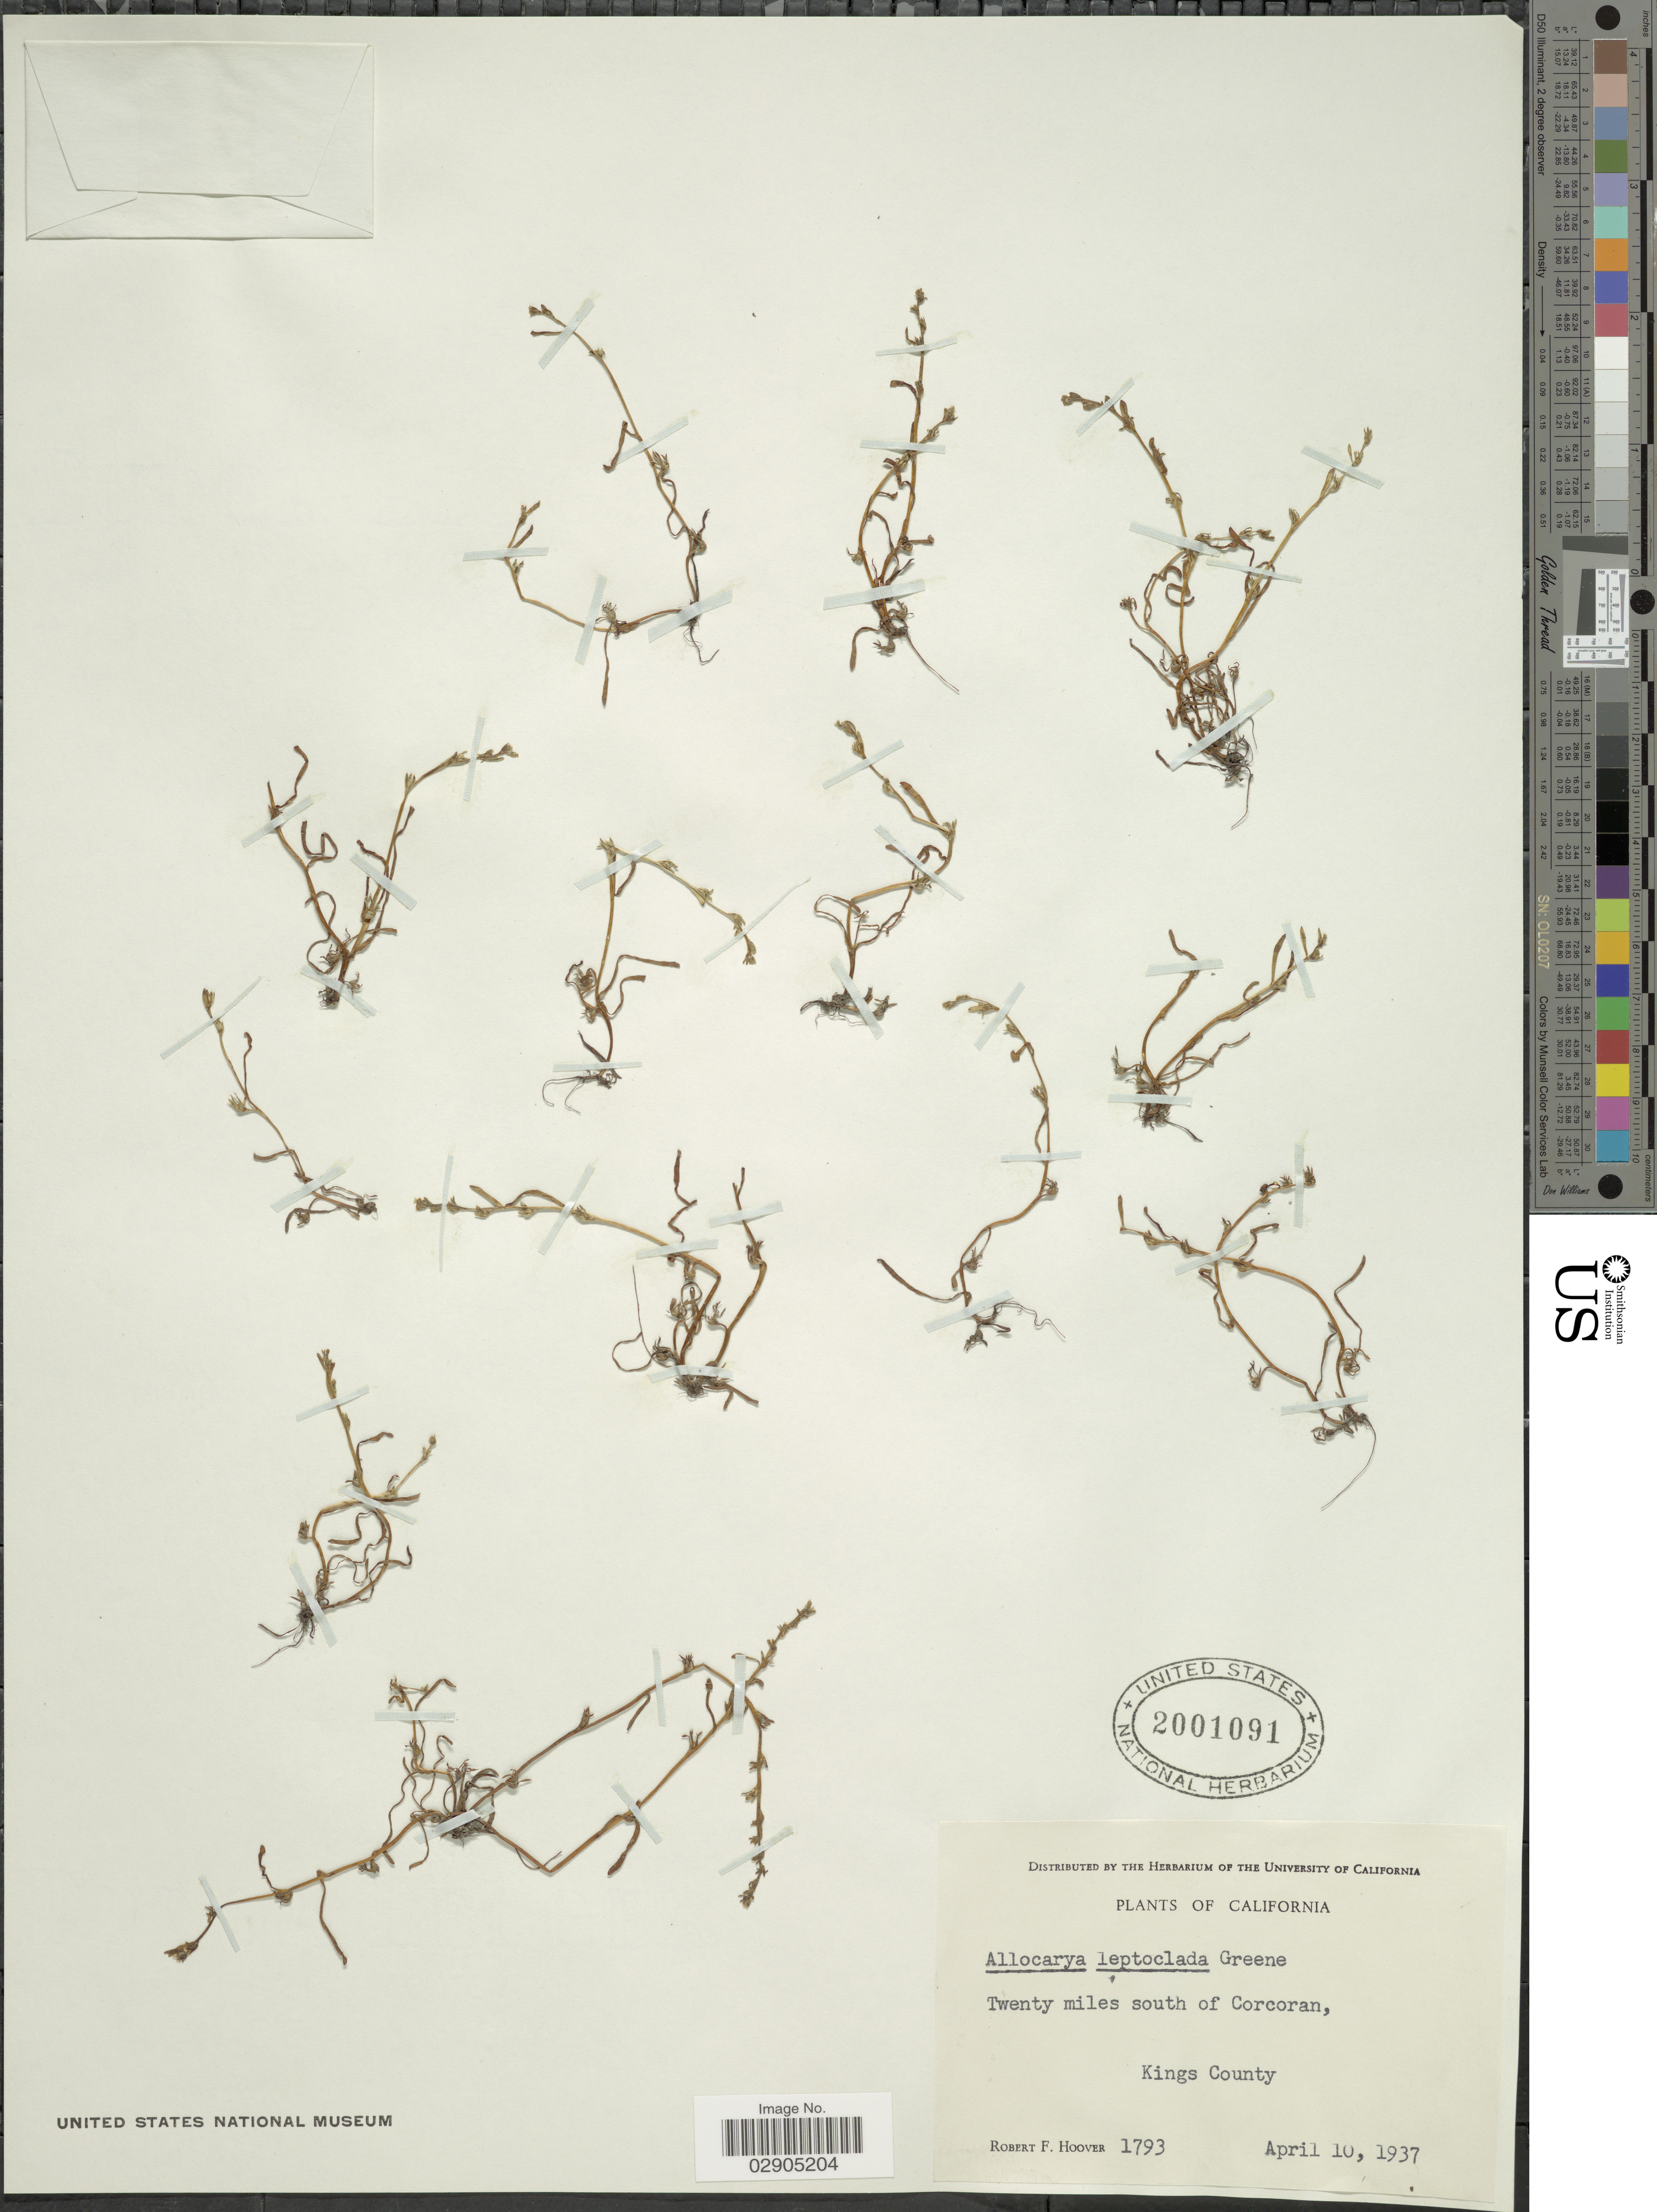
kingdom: Plantae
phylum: Tracheophyta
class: Magnoliopsida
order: Boraginales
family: Boraginaceae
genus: Allocarya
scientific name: Allocarya leptoclada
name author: Greene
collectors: R. F. Hoover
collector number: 1793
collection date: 1937-04-10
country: United States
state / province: California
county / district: Kings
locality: Twenty miles south of Corcoran, Kings County.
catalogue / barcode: US 2001091